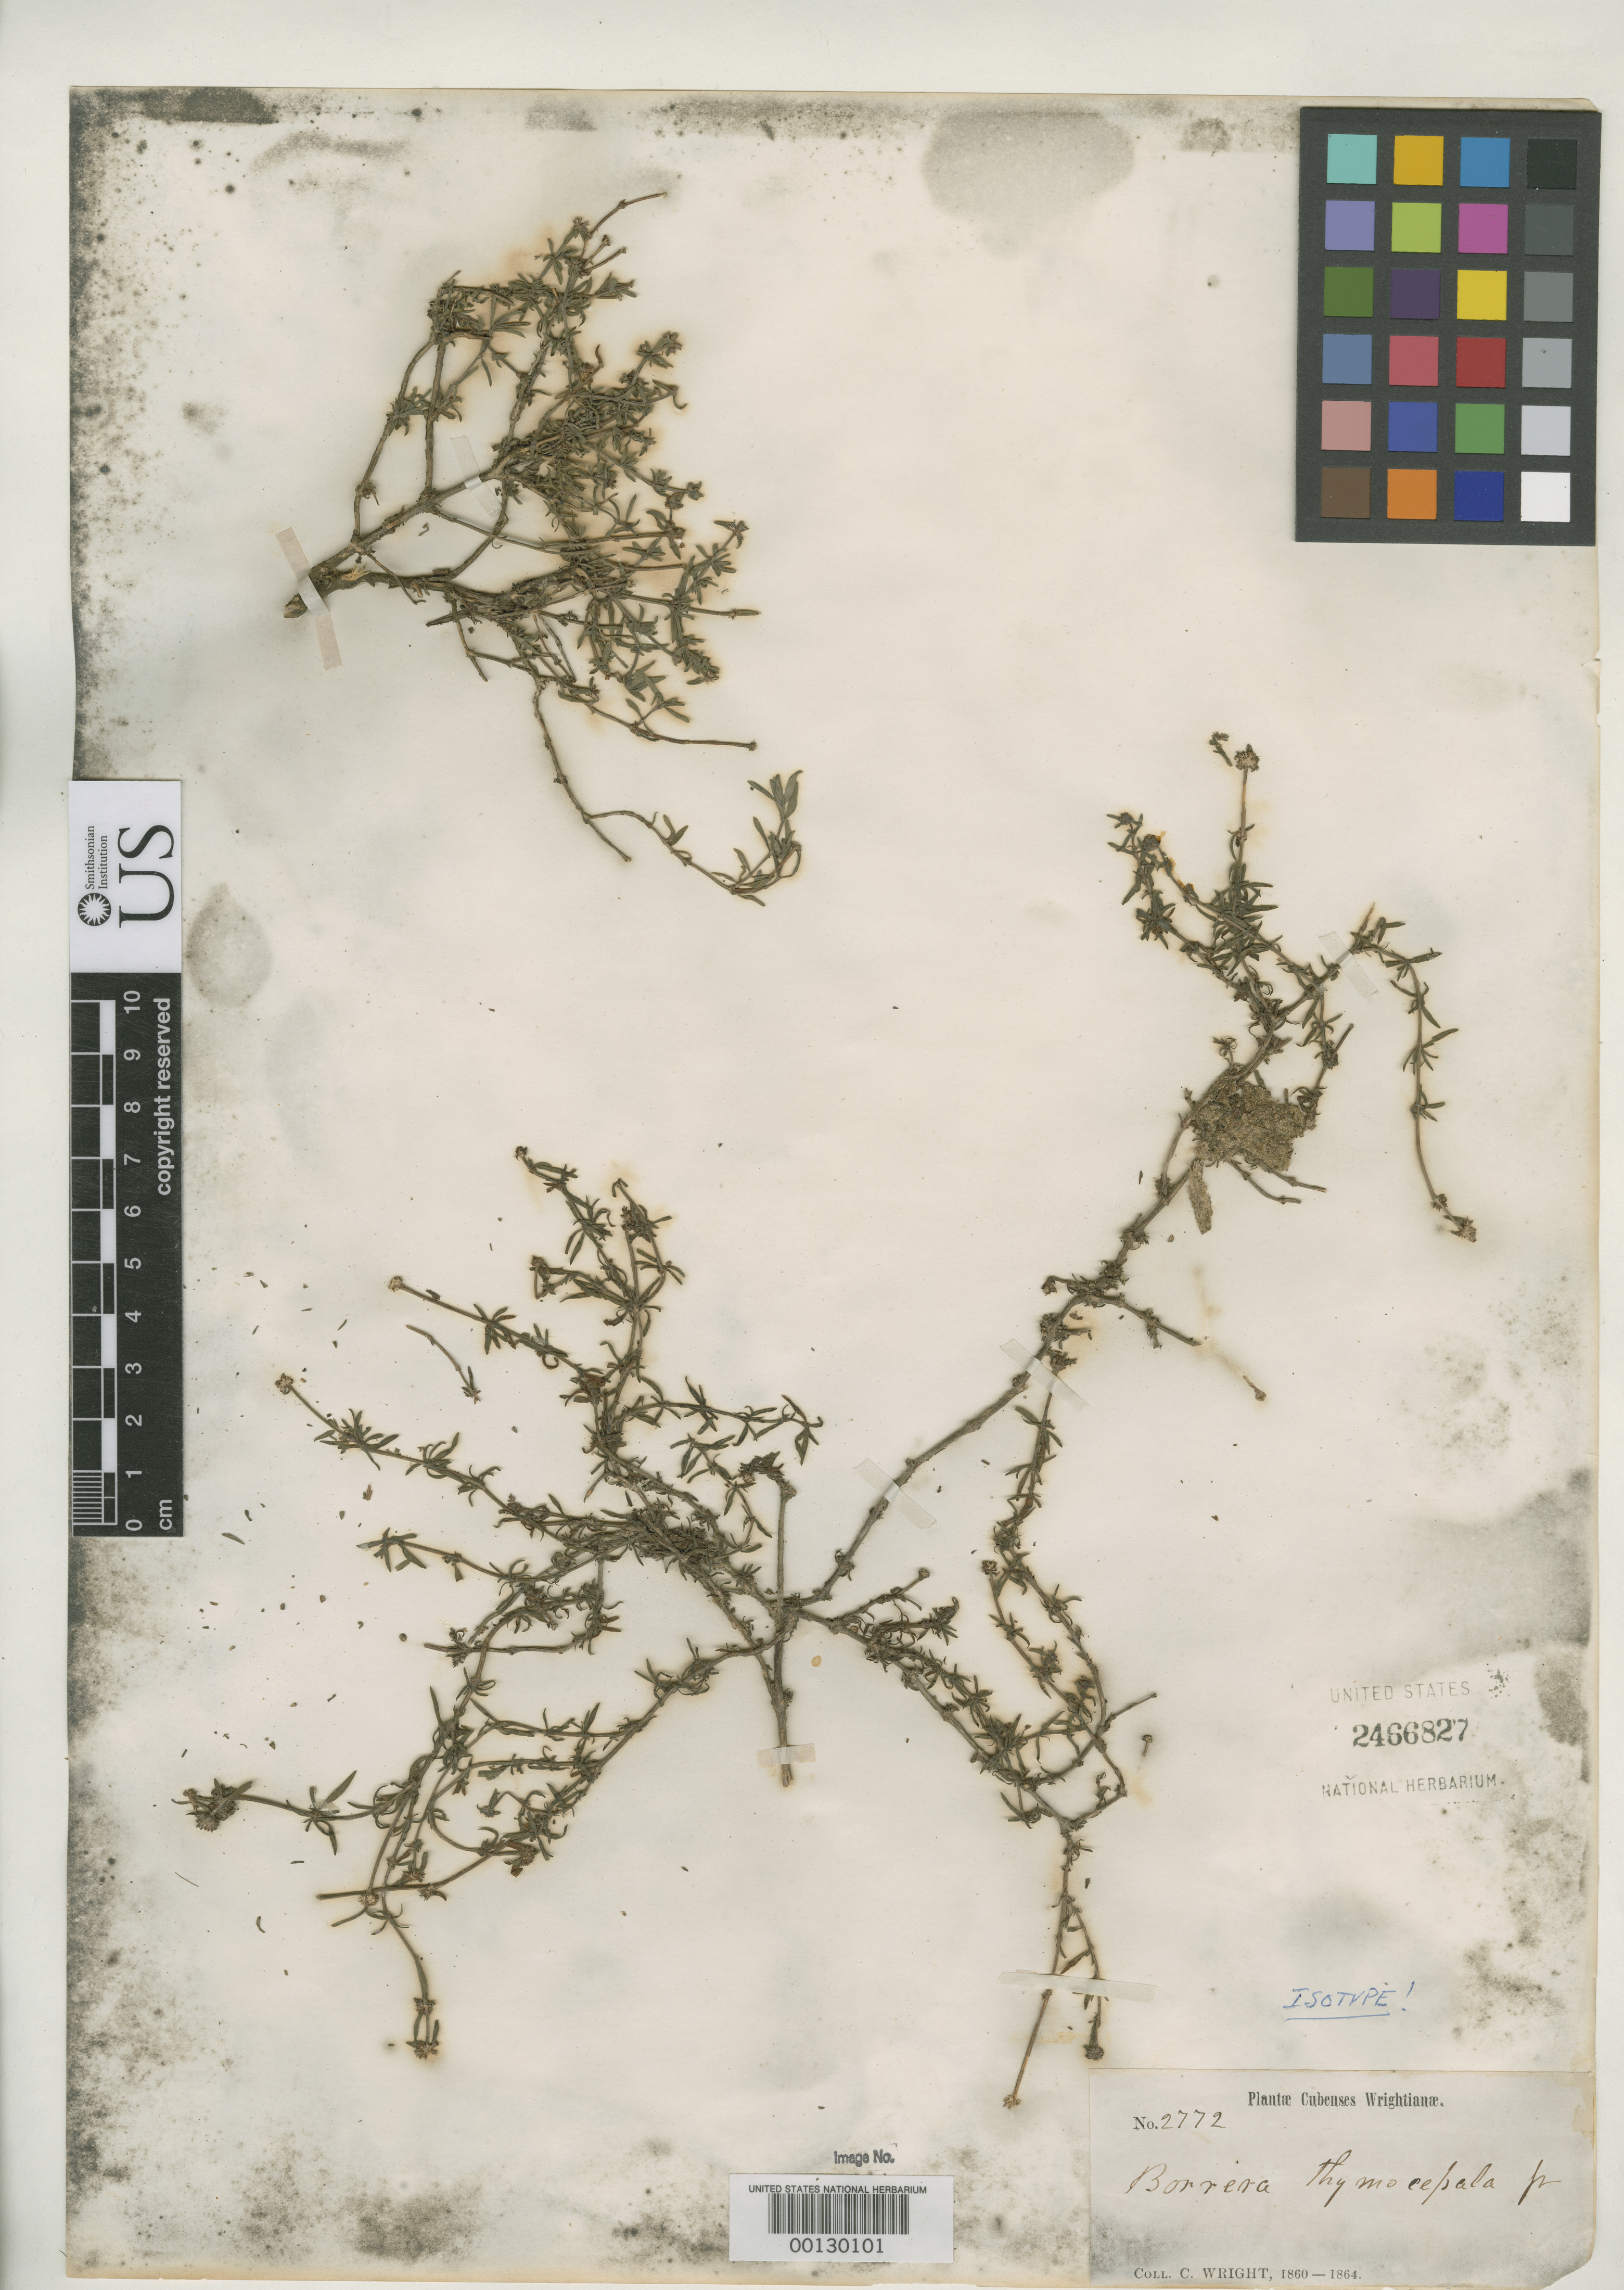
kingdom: Plantae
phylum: Tracheophyta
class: Magnoliopsida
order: Gentianales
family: Rubiaceae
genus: Borreria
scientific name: Borreria thymocephala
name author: Griseb.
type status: Isotype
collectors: C. Wright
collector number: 2772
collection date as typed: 1860 to -- --- 1864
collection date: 1860/1864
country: Cuba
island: Greater Antilles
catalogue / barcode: US 2466827